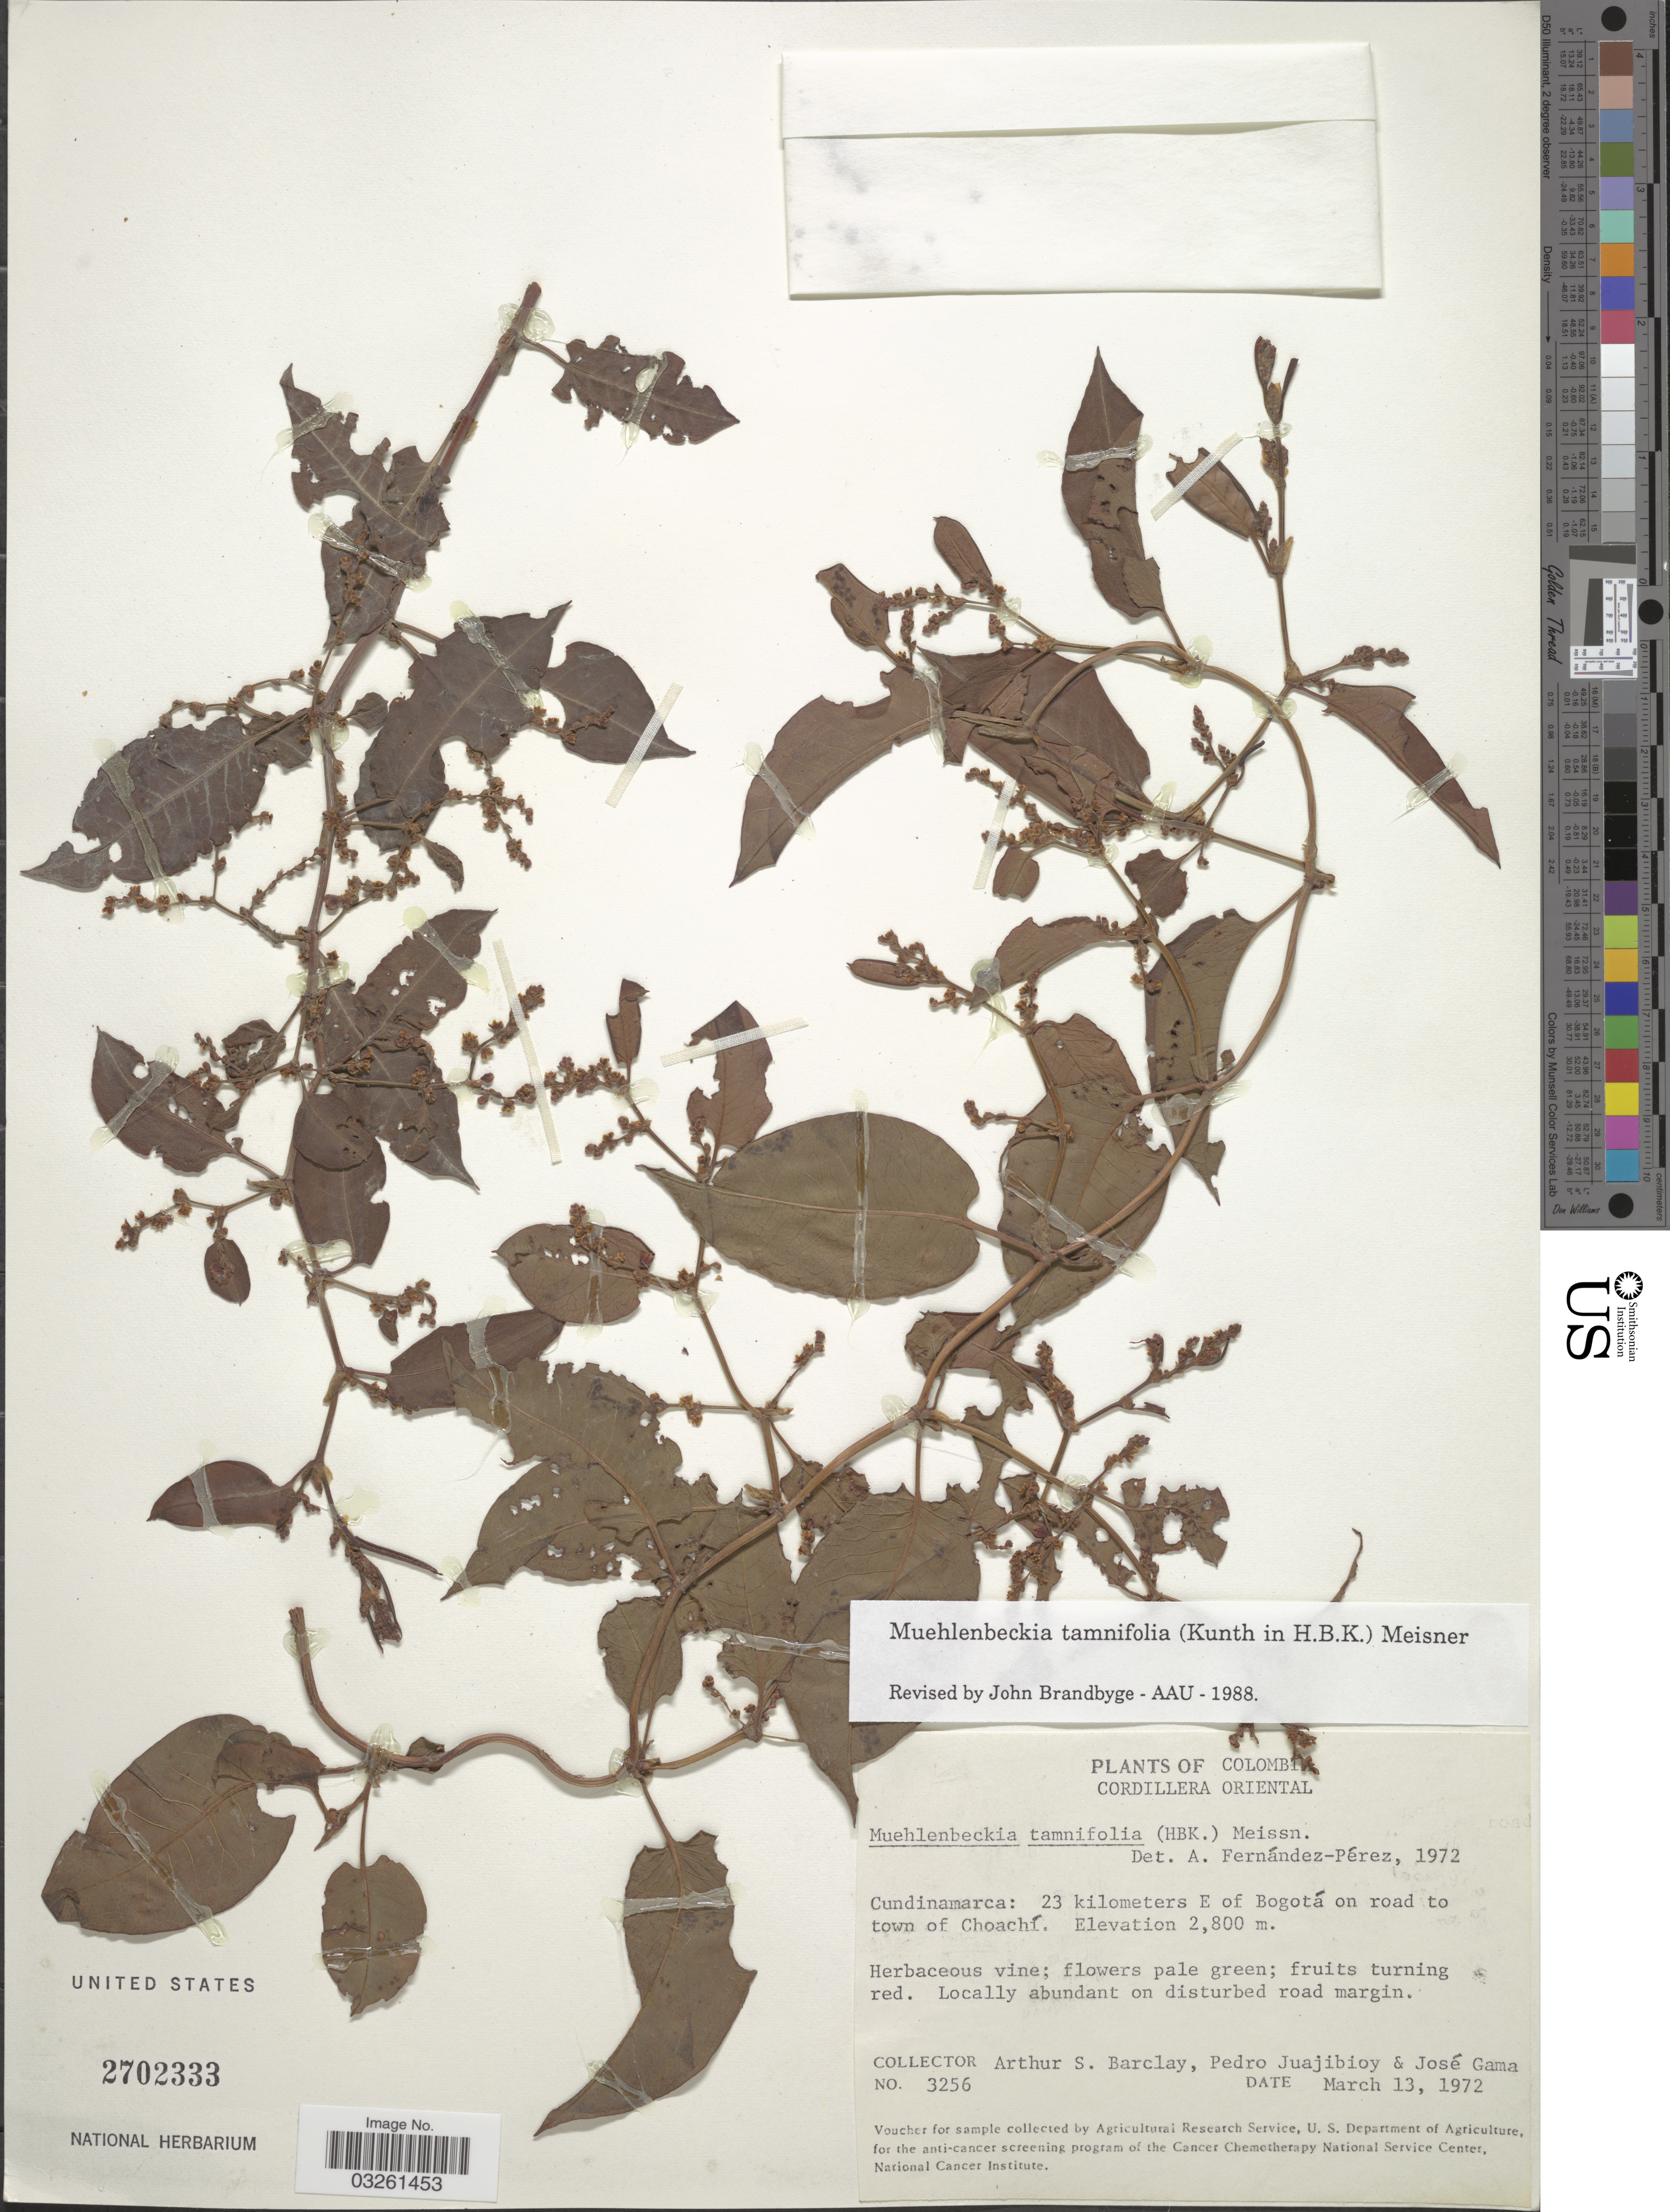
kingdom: Plantae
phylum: Tracheophyta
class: Magnoliopsida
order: Caryophyllales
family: Polygonaceae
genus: Muehlenbeckia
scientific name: Muehlenbeckia tamnifolia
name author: (Kunth) Meisn.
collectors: A. S. Barclay, P. Juajibioy & J. Gama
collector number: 3256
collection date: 1972-03-13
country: Colombia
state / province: Cundinamarca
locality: Cordillera Oriental, 23 kilometers E of Bogotá on road to town of Choachí.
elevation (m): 2800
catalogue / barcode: US 2702333